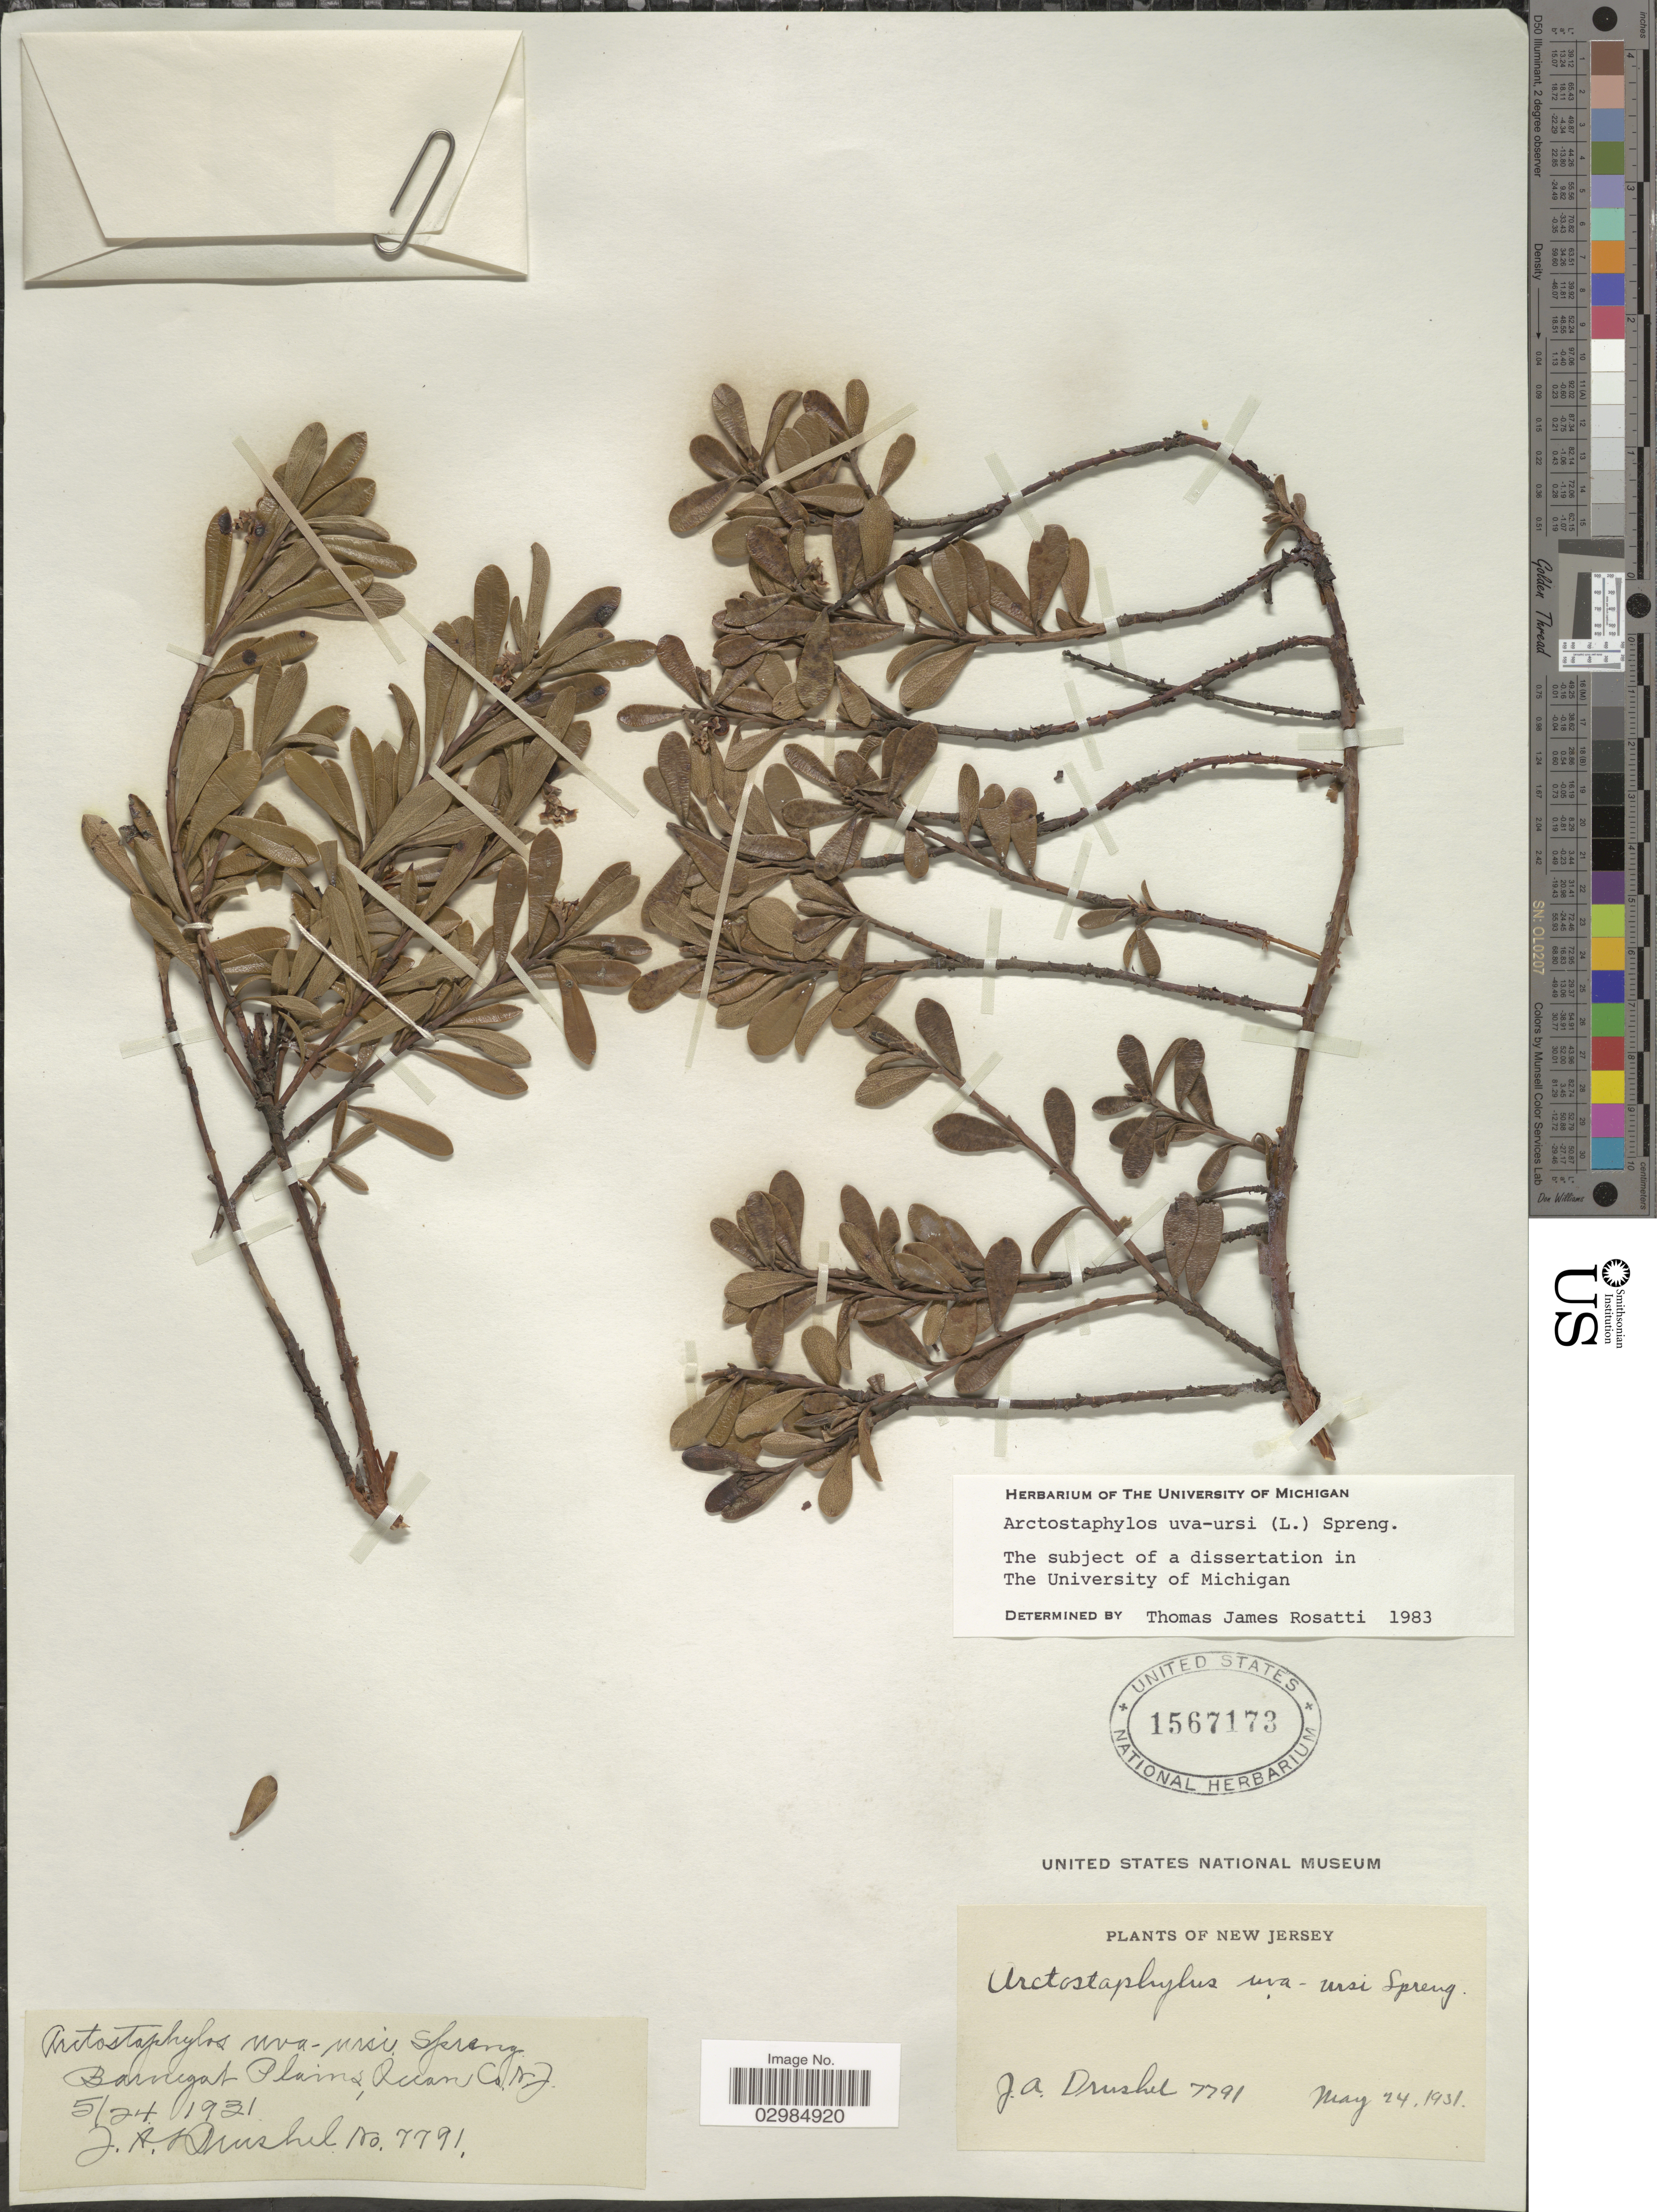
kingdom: Plantae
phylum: Tracheophyta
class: Magnoliopsida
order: Ericales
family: Ericaceae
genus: Arctostaphylos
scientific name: Arctostaphylos uva-ursi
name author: (L.) Spreng.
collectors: J. A. Drushel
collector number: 7791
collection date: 1931-05-24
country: United States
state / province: New Jersey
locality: Barnegat Plains, Quan Co.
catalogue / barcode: US 1567173